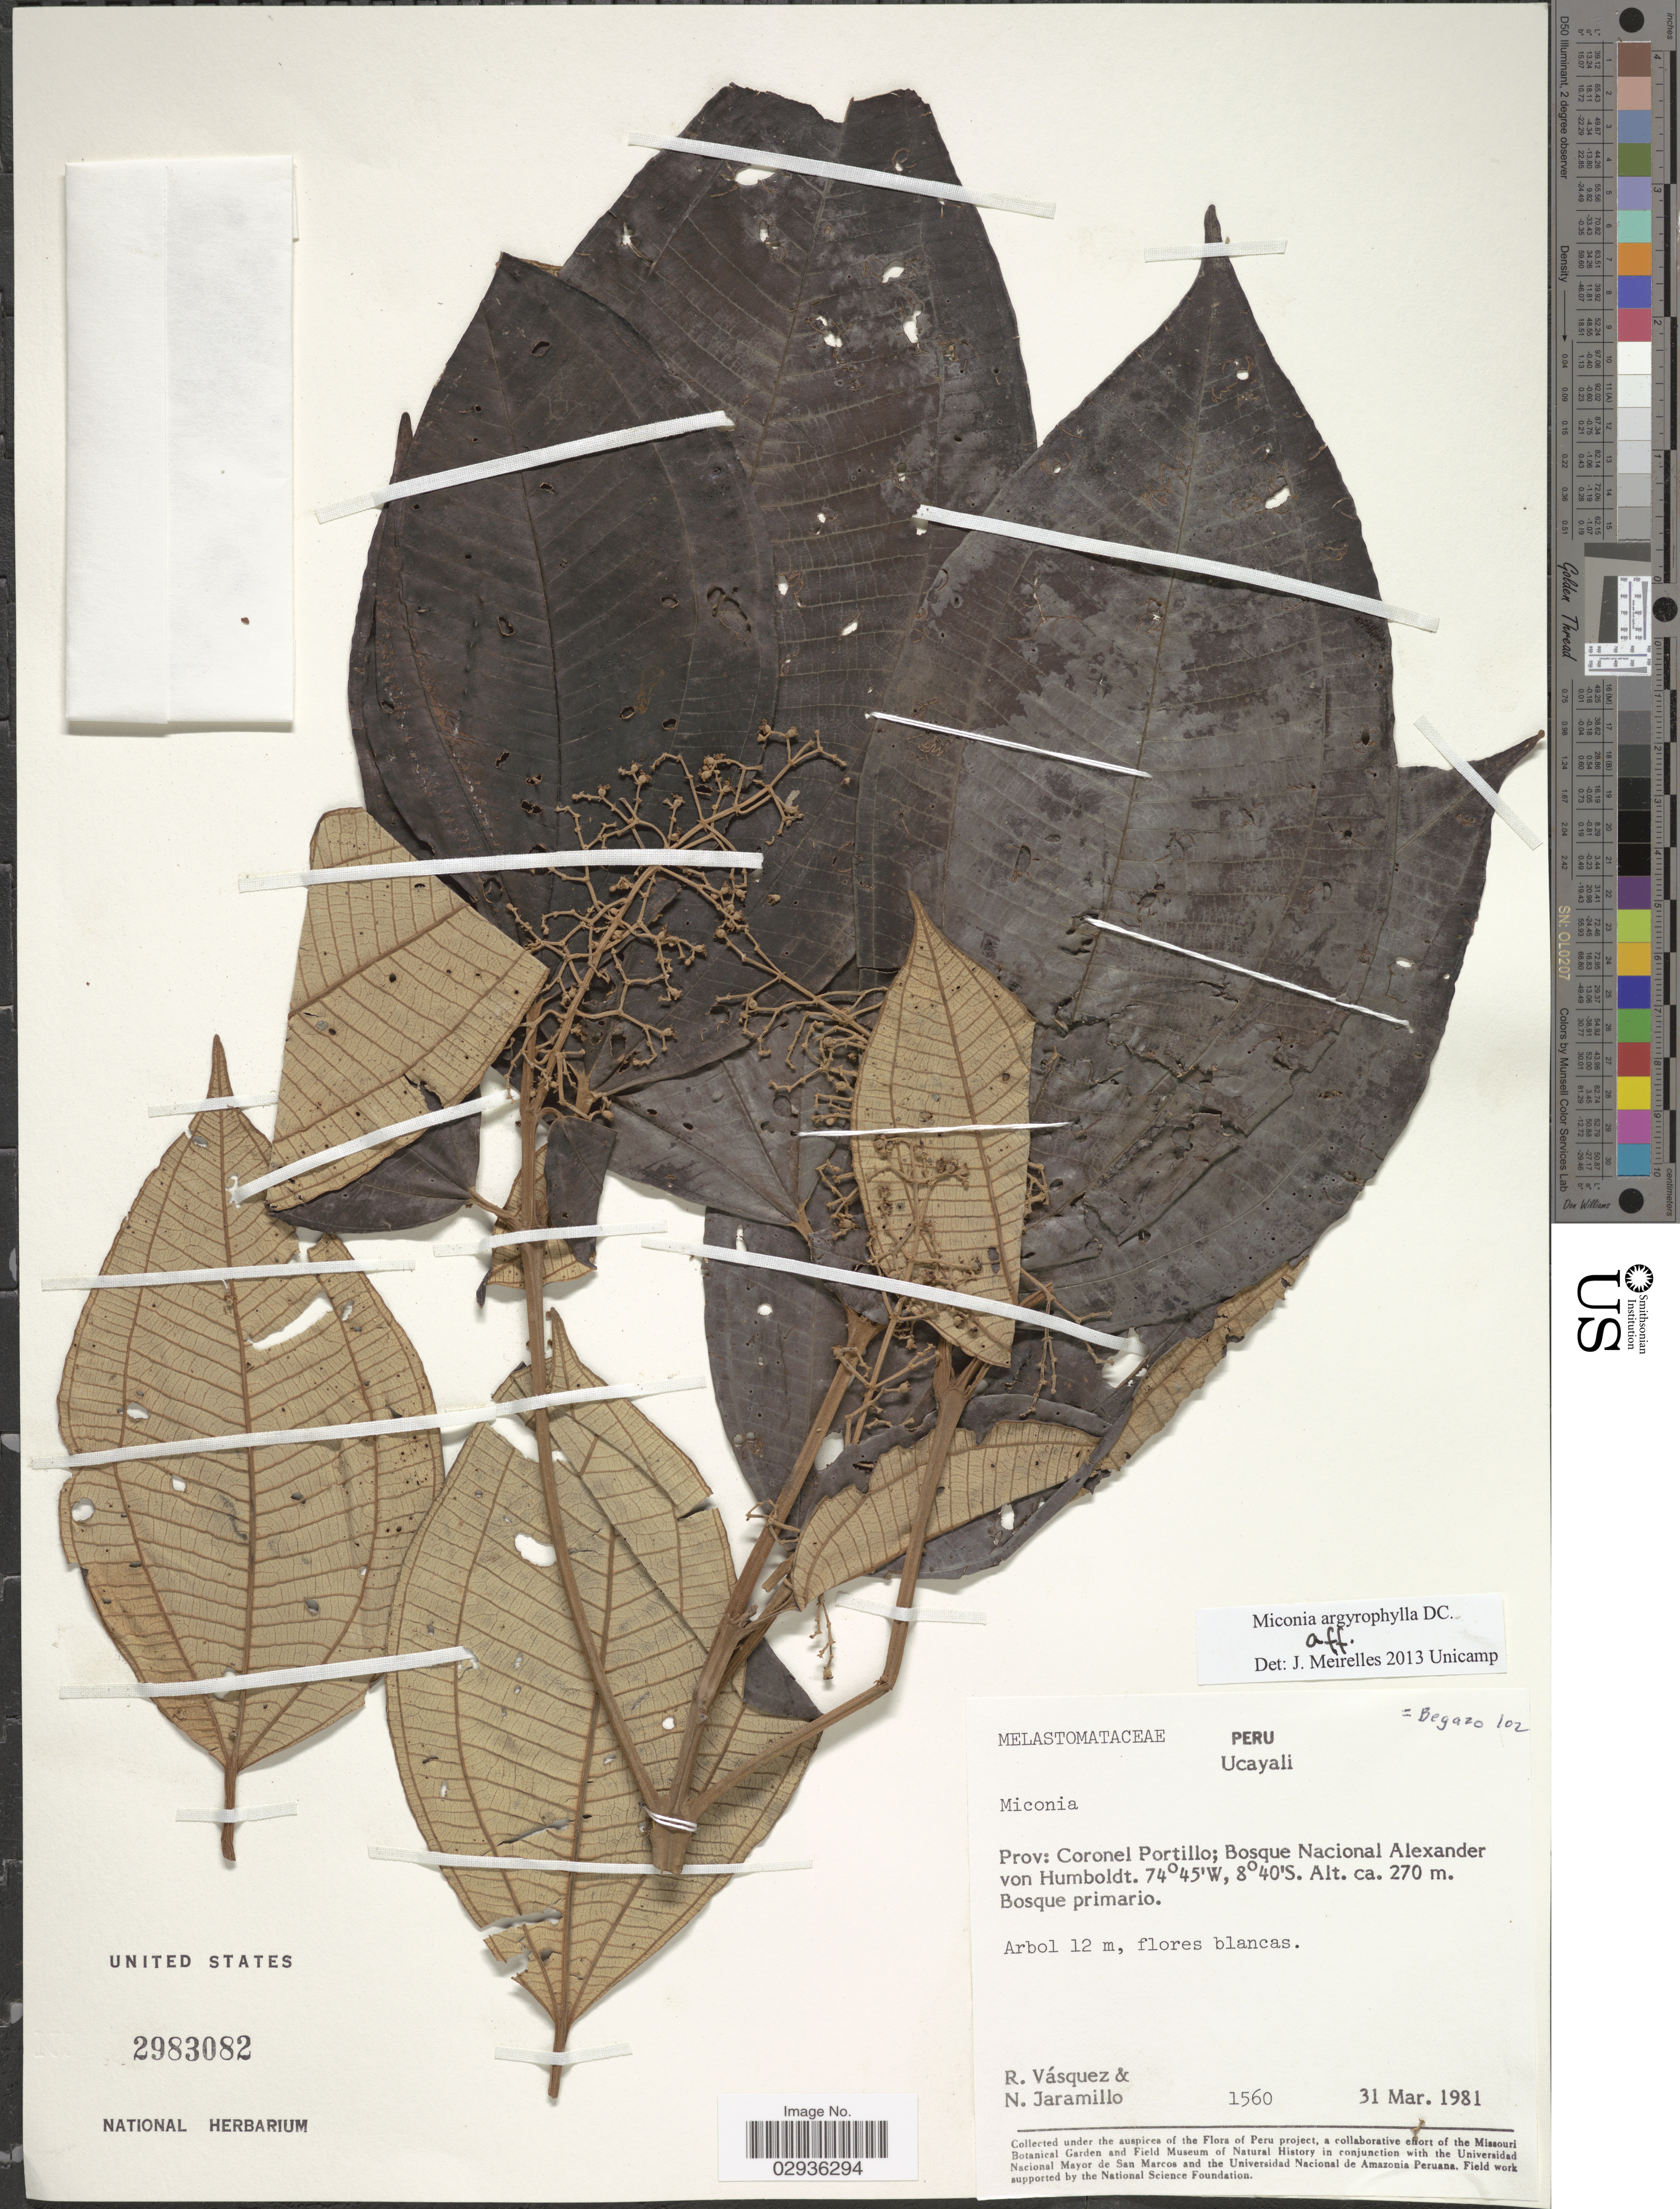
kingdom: Plantae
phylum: Tracheophyta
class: Magnoliopsida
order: Myrtales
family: Melastomataceae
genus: Miconia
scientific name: Miconia argyrophylla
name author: DC.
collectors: R. Vásquez & N. Jaramillo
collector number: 1560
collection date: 1981-03-31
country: Peru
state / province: Ucayali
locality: Prov: Coronel Portillo; Bosque Nacional Alexander von Humboldt.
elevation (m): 270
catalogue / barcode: US 2983082